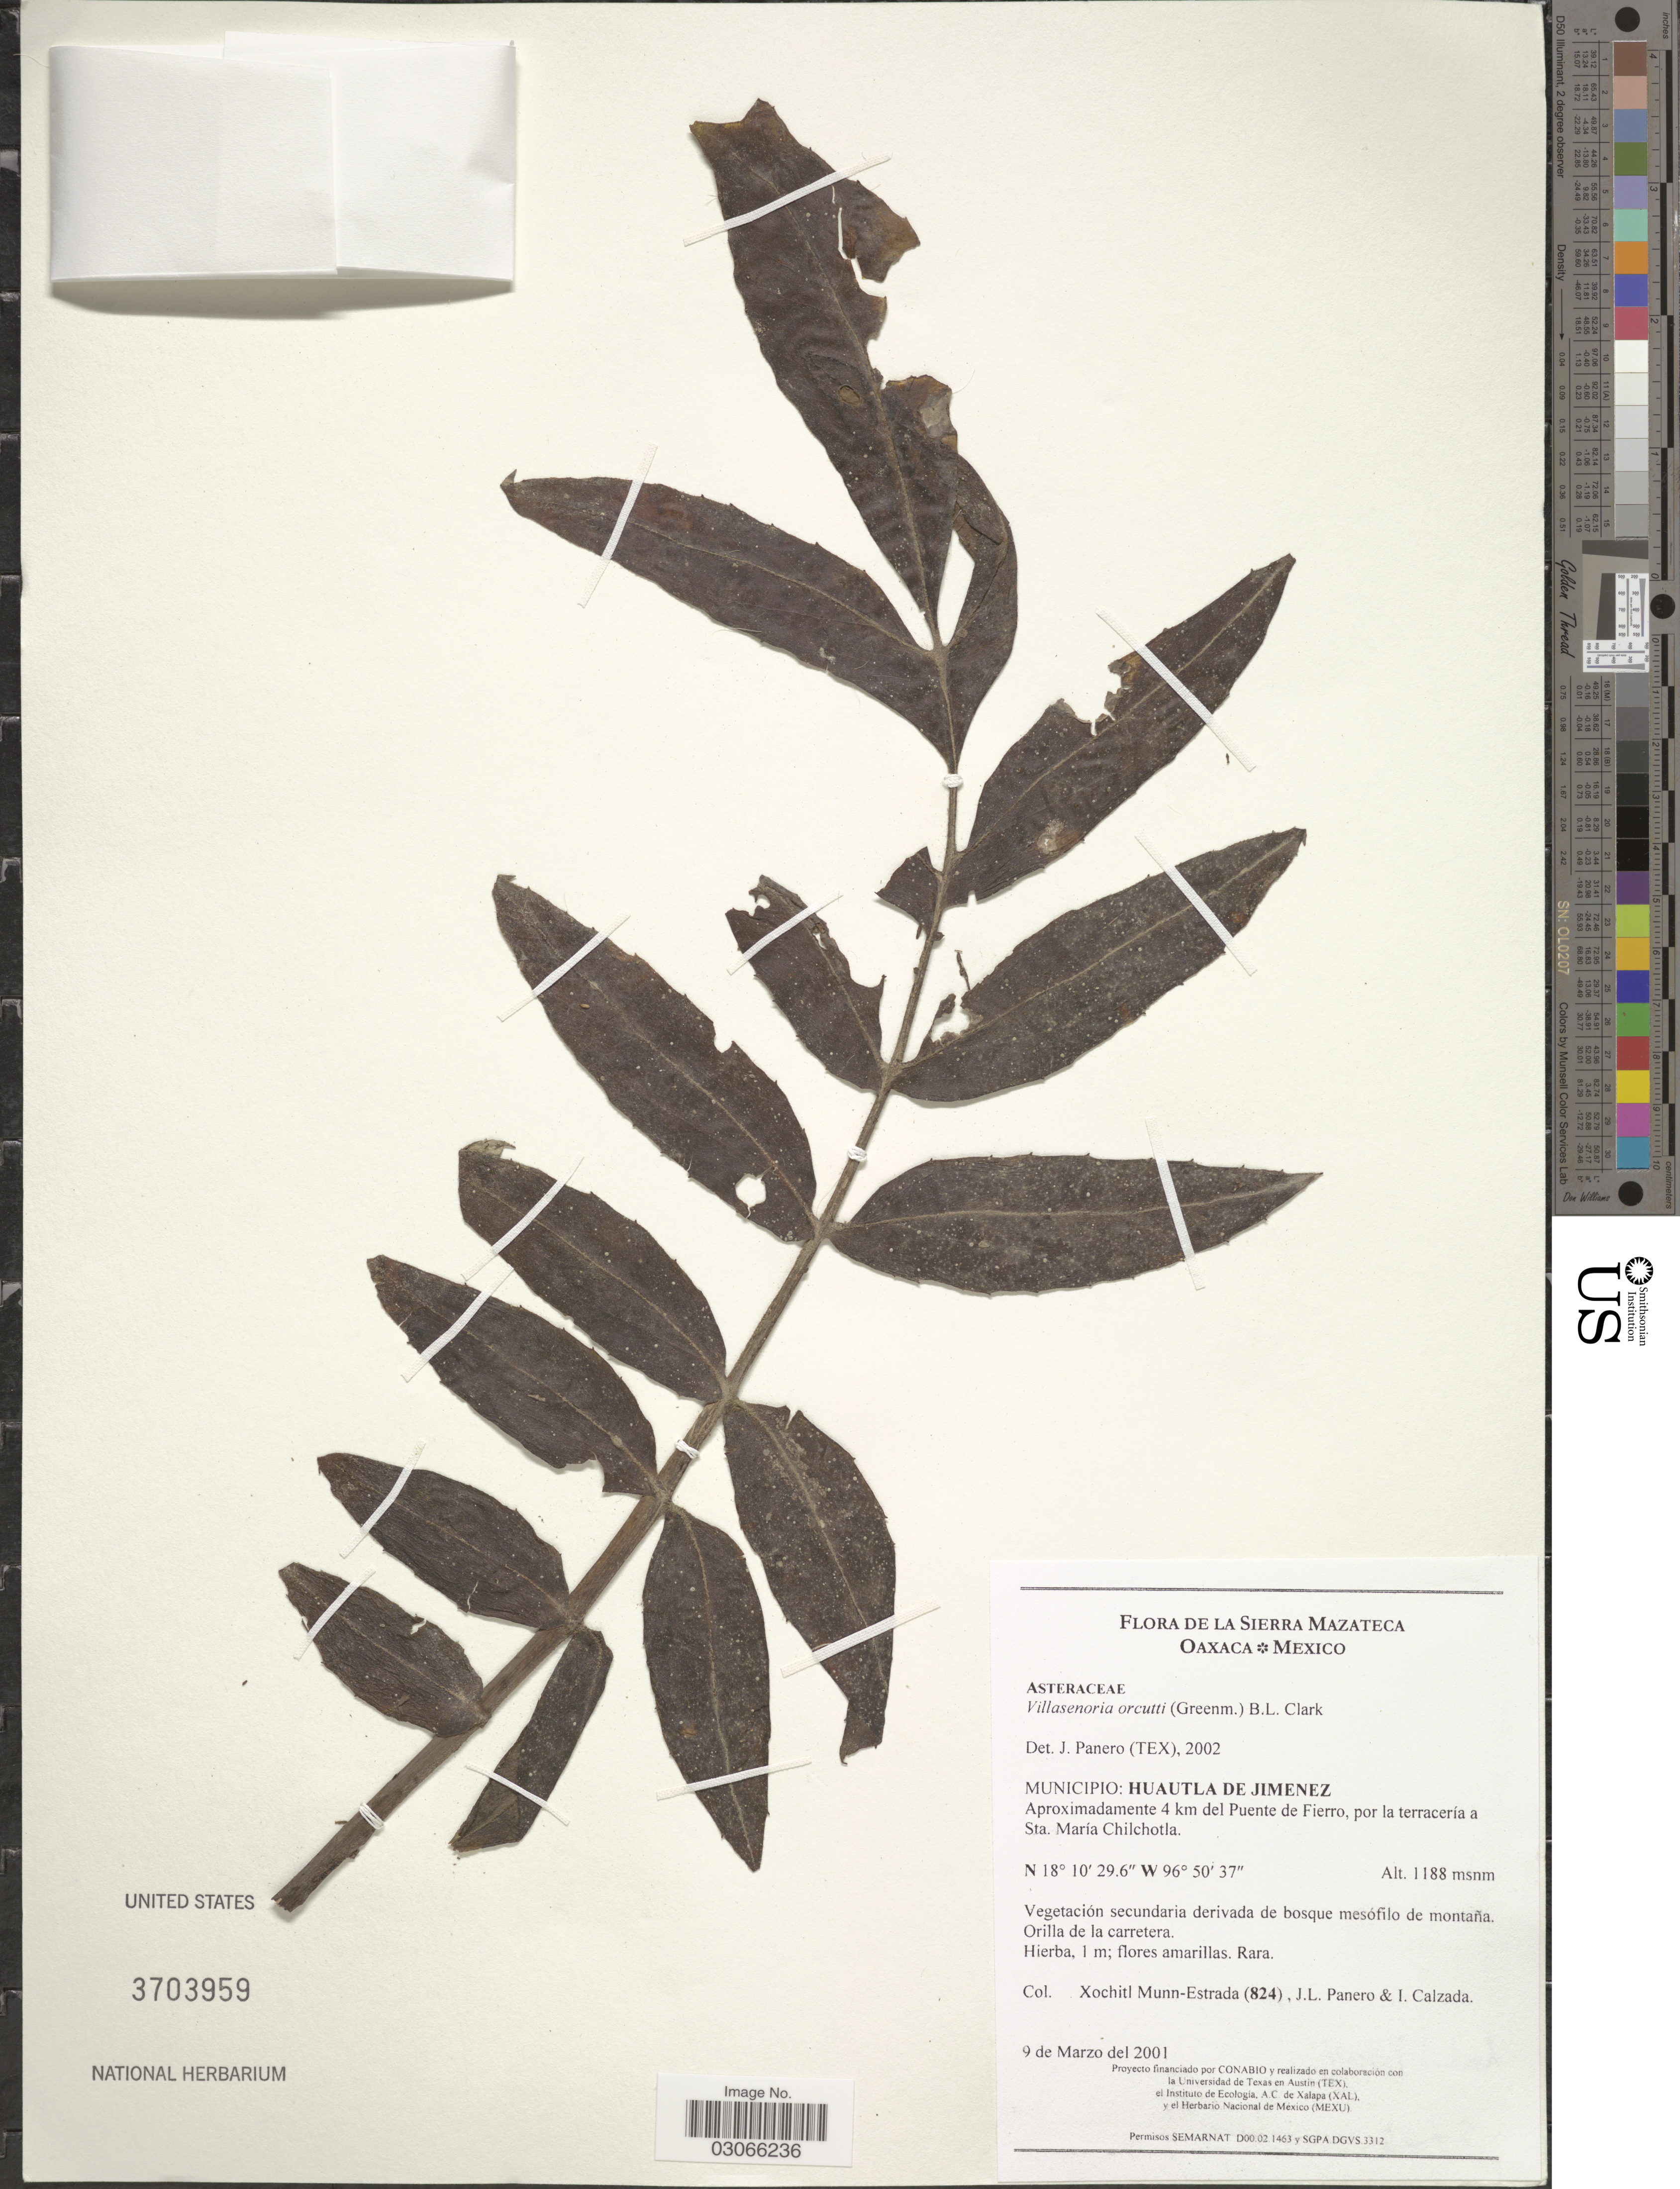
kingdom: Plantae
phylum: Tracheophyta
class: Magnoliopsida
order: Asterales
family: Asteraceae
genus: Villasenoria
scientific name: Villasenoria orcuttii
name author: (Greenm.) B. L. Clark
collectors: X. Munn-Estrada, J. L. Panero & I. Caizada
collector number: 824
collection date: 2001-03-09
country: Mexico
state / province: Oaxaca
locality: La Sierra Mazateca. Municipio: Huautla de Jimenez. Aproximadamente 4 km del Puente de Fierro, por la terracería a Sta. María Chilchotla.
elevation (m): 1188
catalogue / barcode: US 3703959